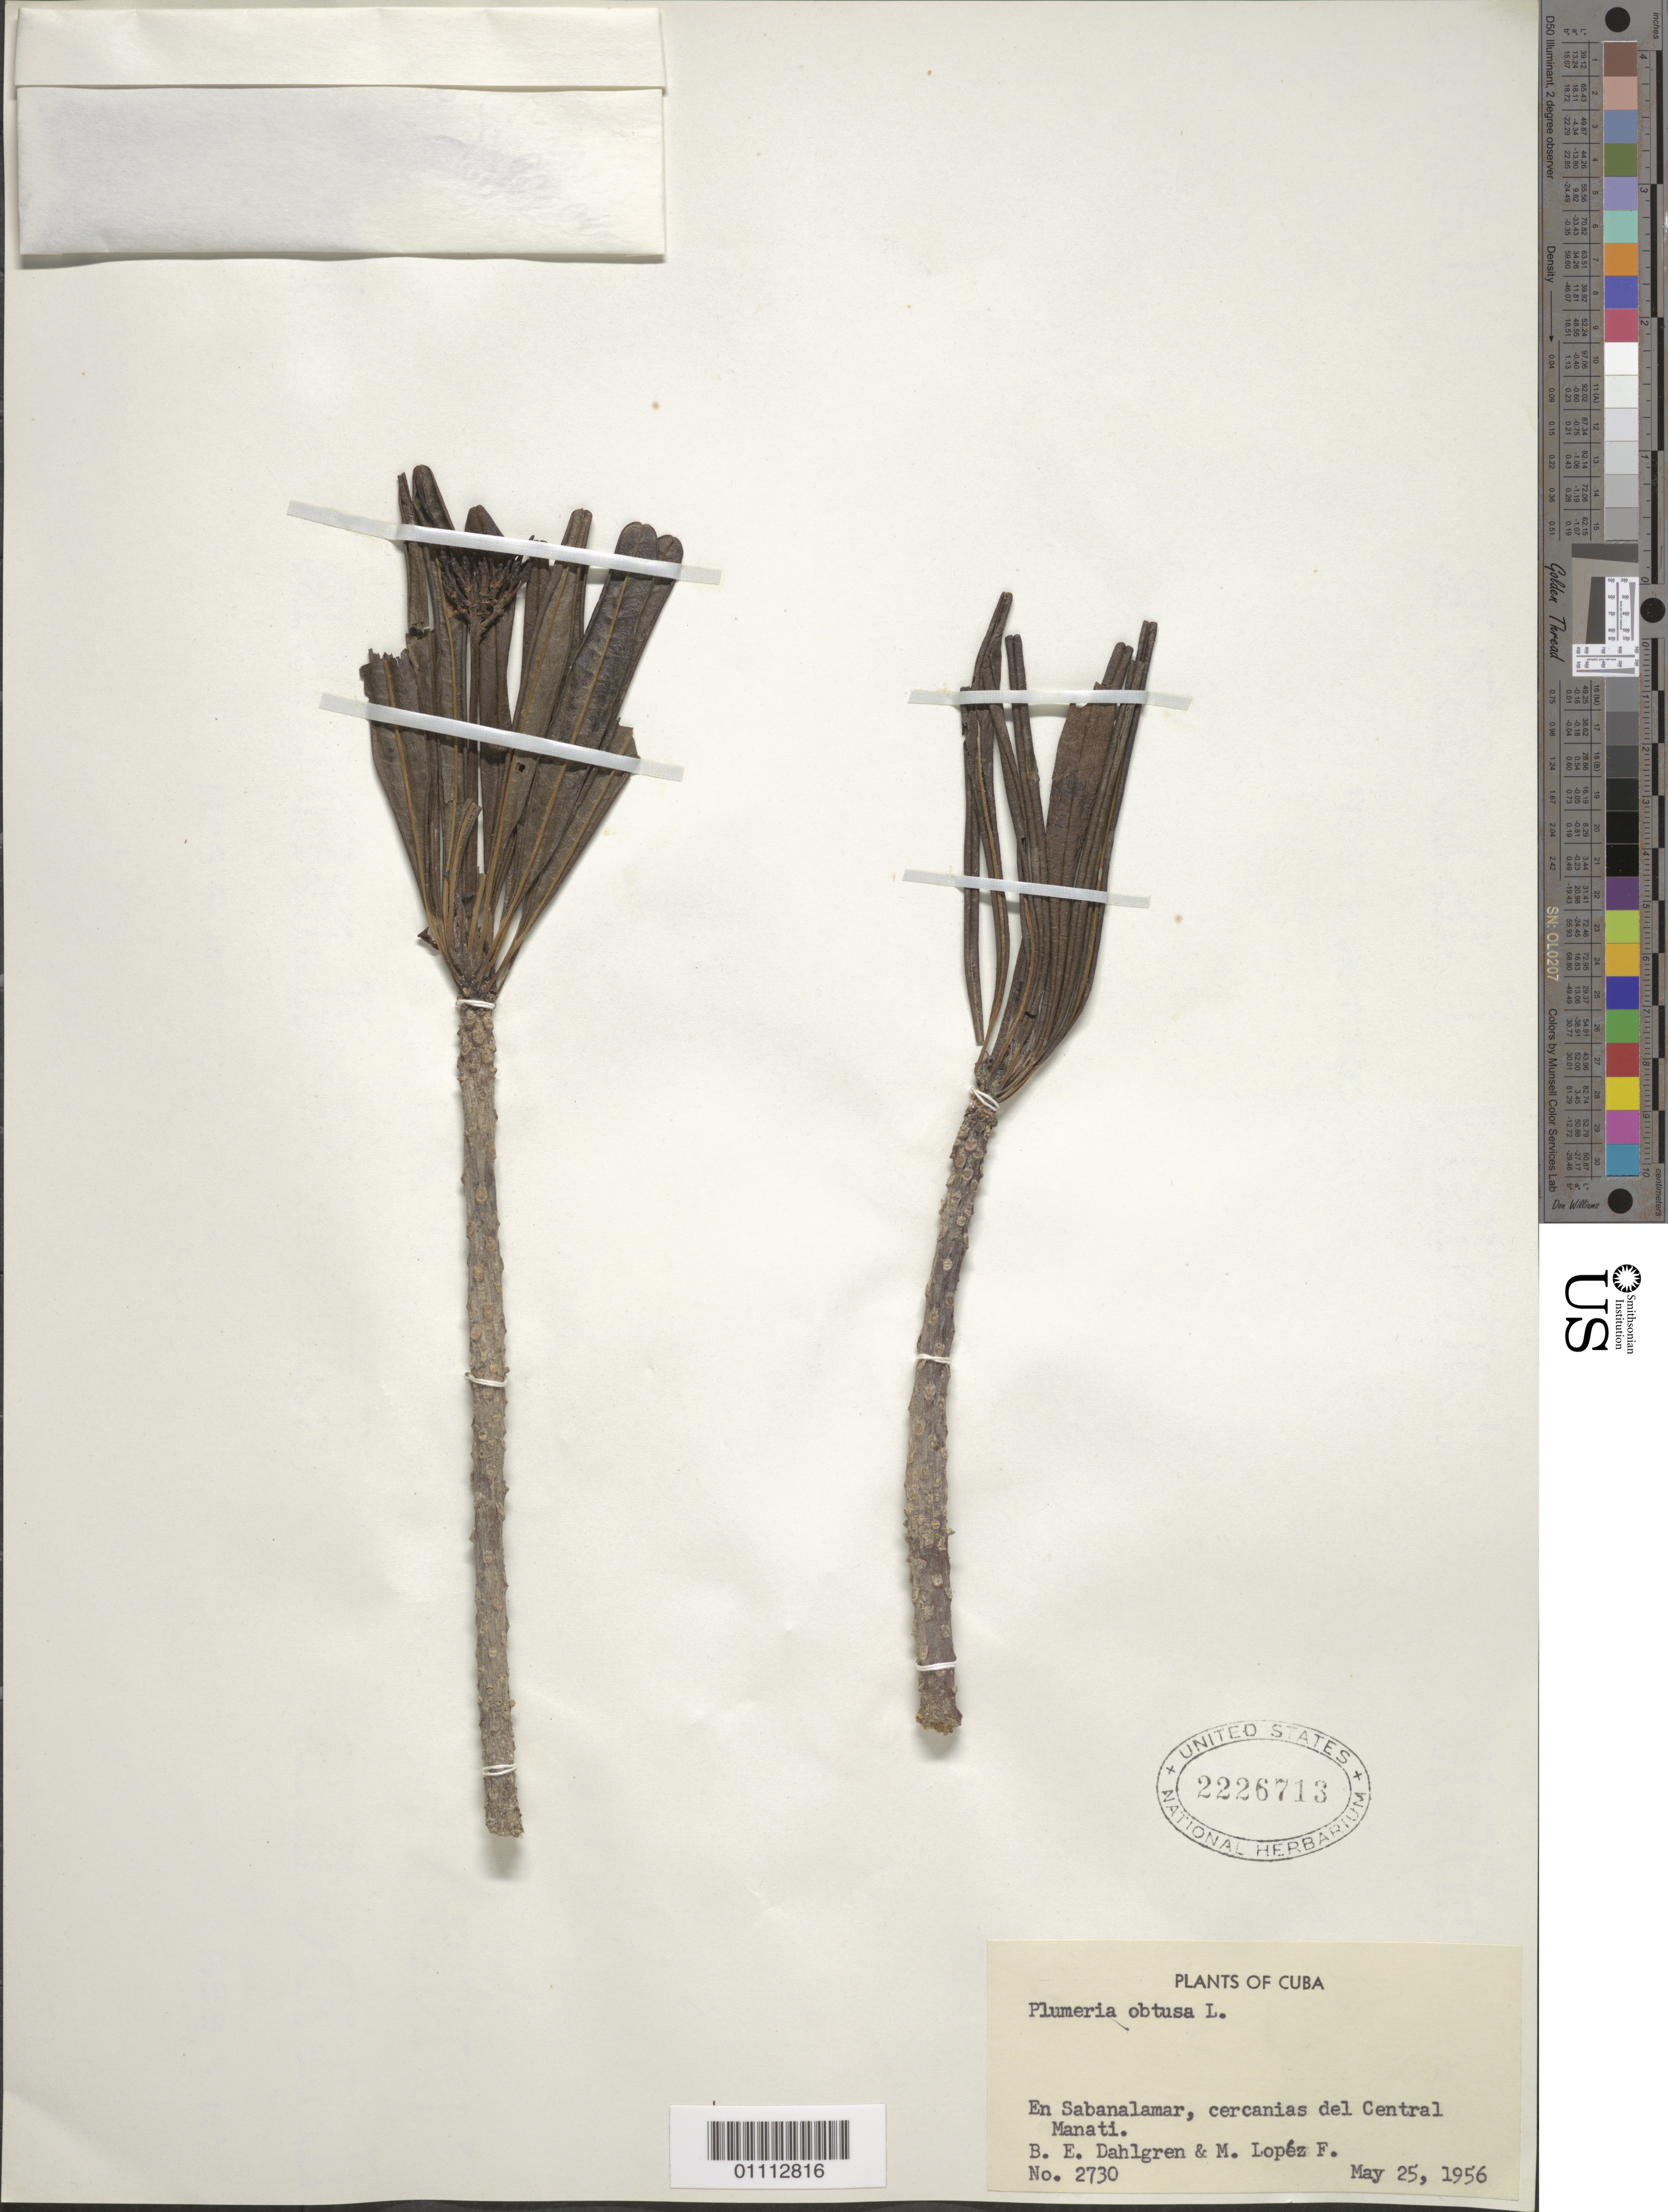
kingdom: Plantae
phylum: Tracheophyta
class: Magnoliopsida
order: Gentianales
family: Apocynaceae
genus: Plumeria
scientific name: Plumeria obtusa var. typica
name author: Woodson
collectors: B. E. Dahlgren & M. López Figueiras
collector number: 2730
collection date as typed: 25 May 1956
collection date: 1956-05-25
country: Cuba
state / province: Las Tunas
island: Cuba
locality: En Sabanalamar, cercanias del Central Manati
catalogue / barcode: US 2226713